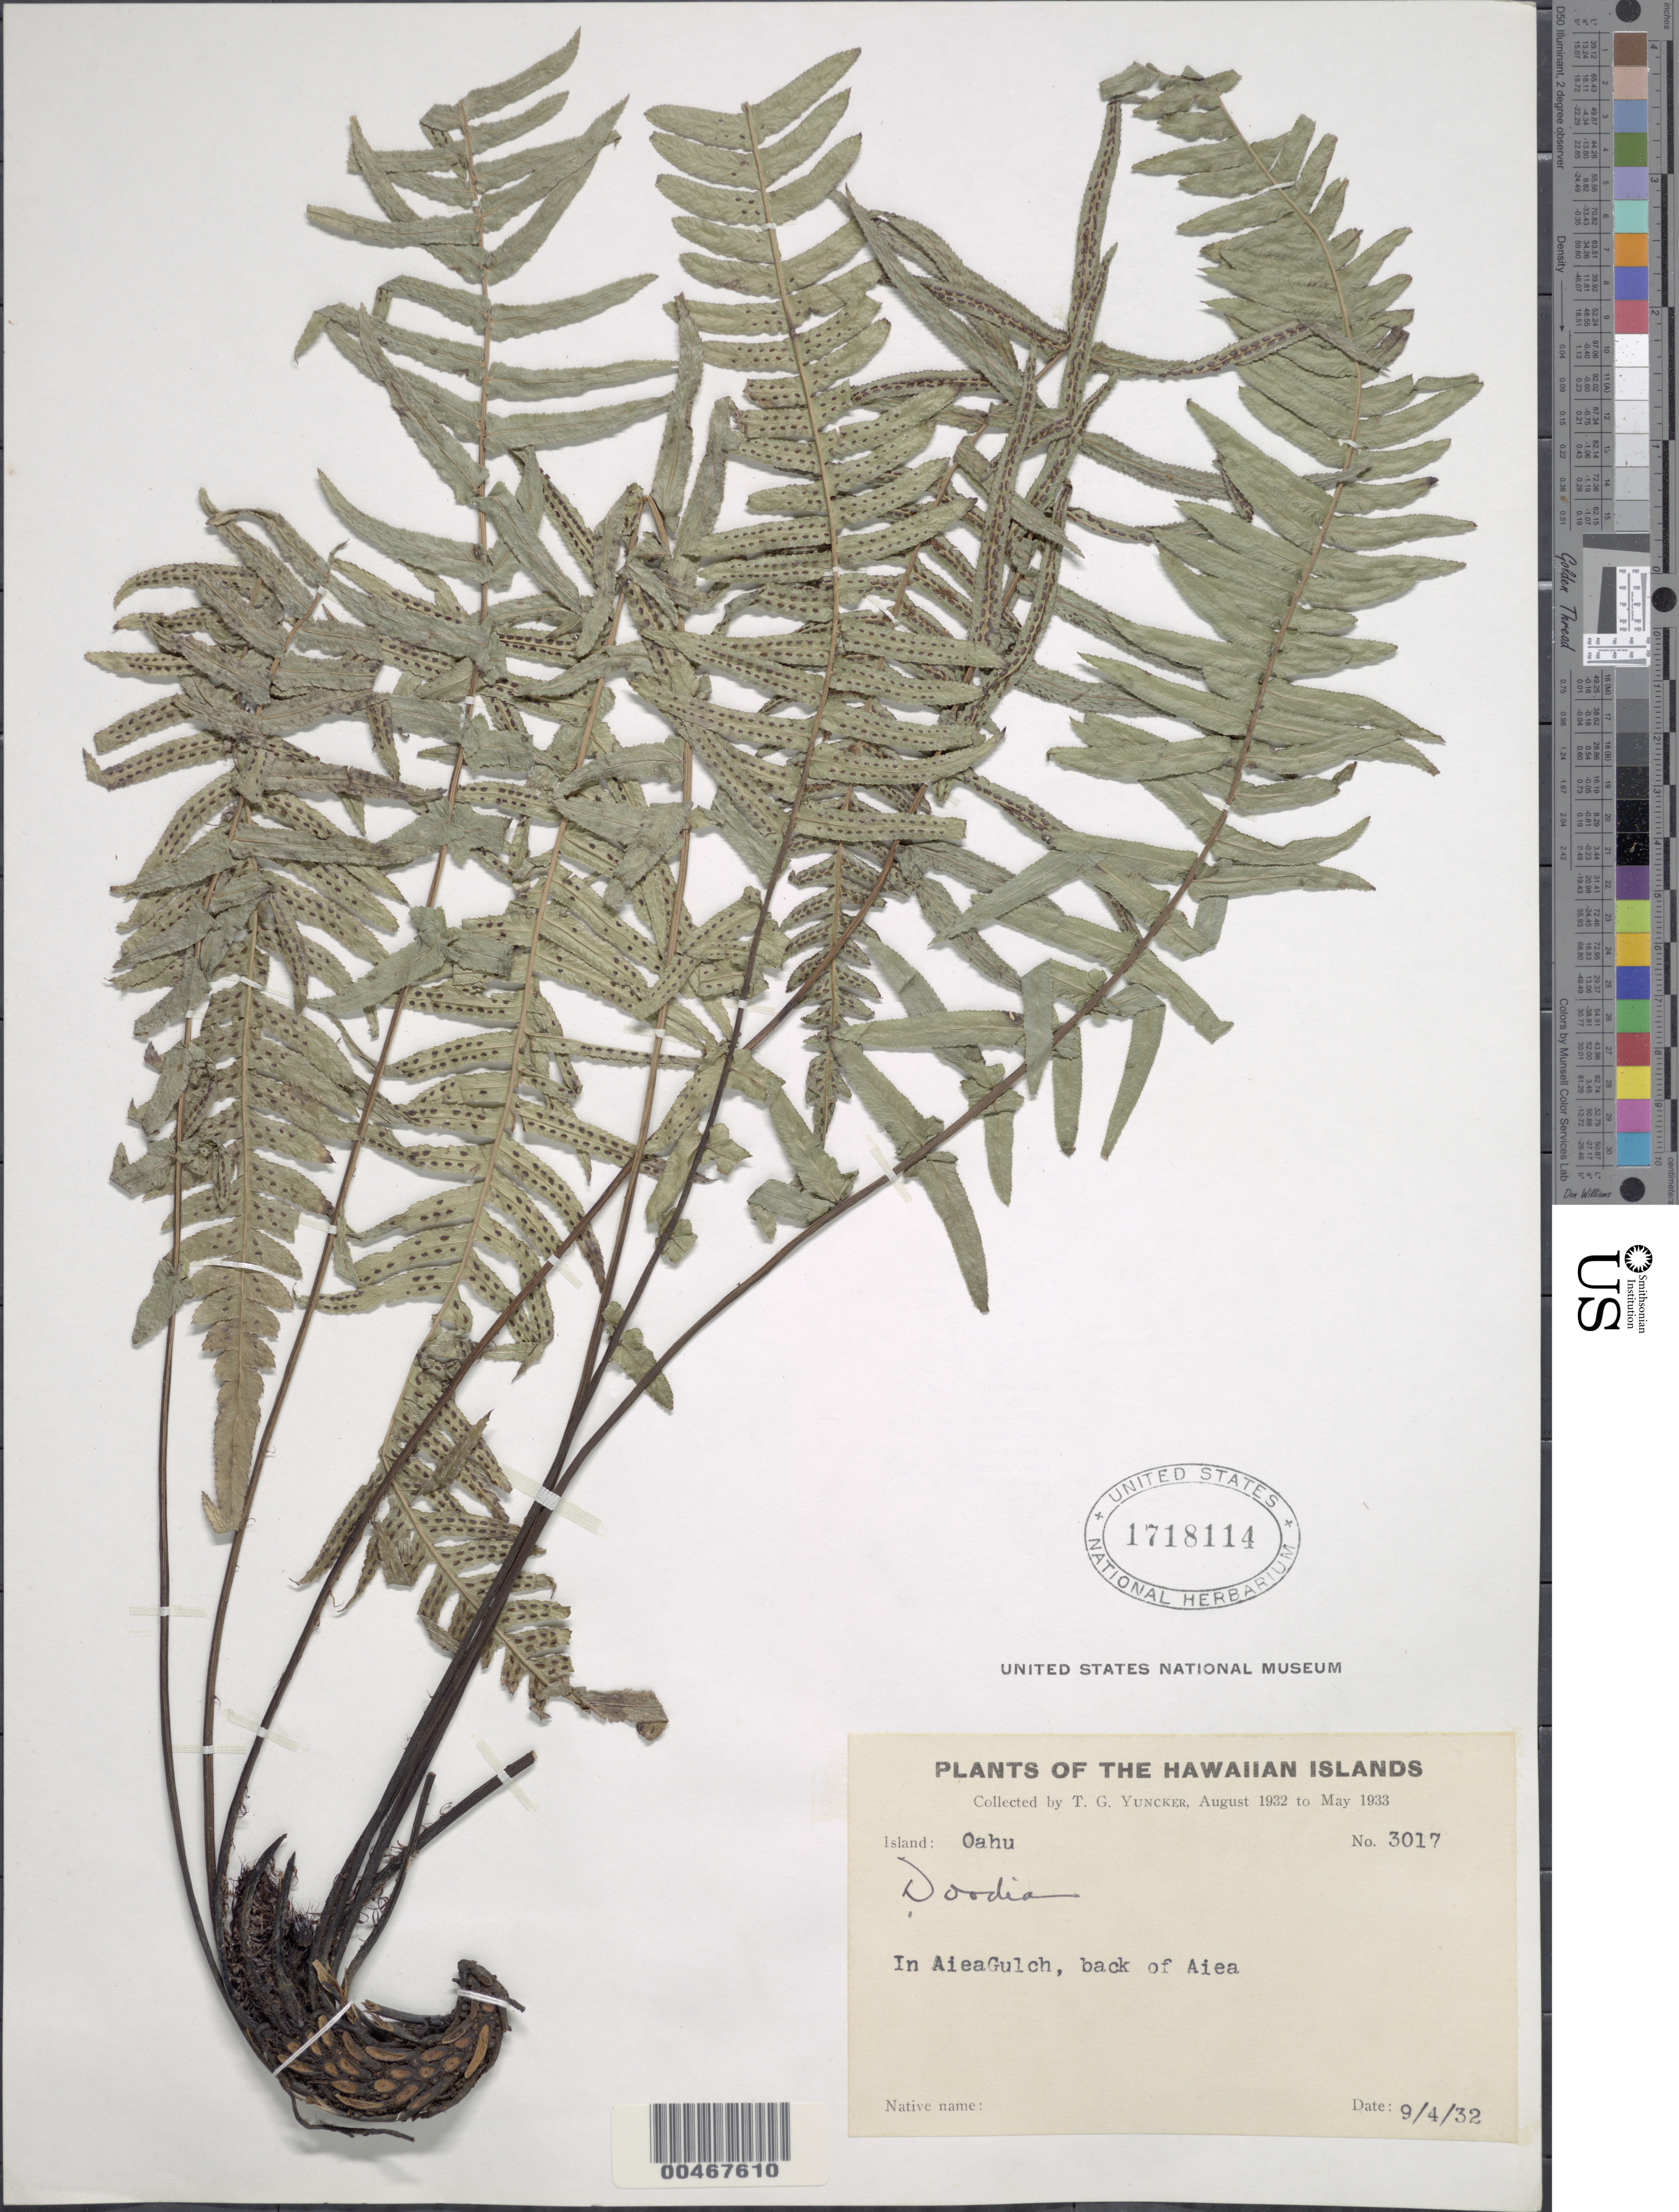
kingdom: Plantae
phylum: Tracheophyta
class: Polypodiopsida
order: Polypodiales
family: Blechnaceae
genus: Doodia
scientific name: Doodia kunthiana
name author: Gaudich.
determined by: Wagner, W. L., (BOT), Smithsonian Institution - National Museum of Natural History (UNITED STATES)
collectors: T. G. Yuncker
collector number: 3017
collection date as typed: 9/4/32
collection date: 1932-09-04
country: United States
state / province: Hawaii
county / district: Honolulu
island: Oahu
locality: In Aiea Gulch, back of Aiea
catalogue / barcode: US 1718114